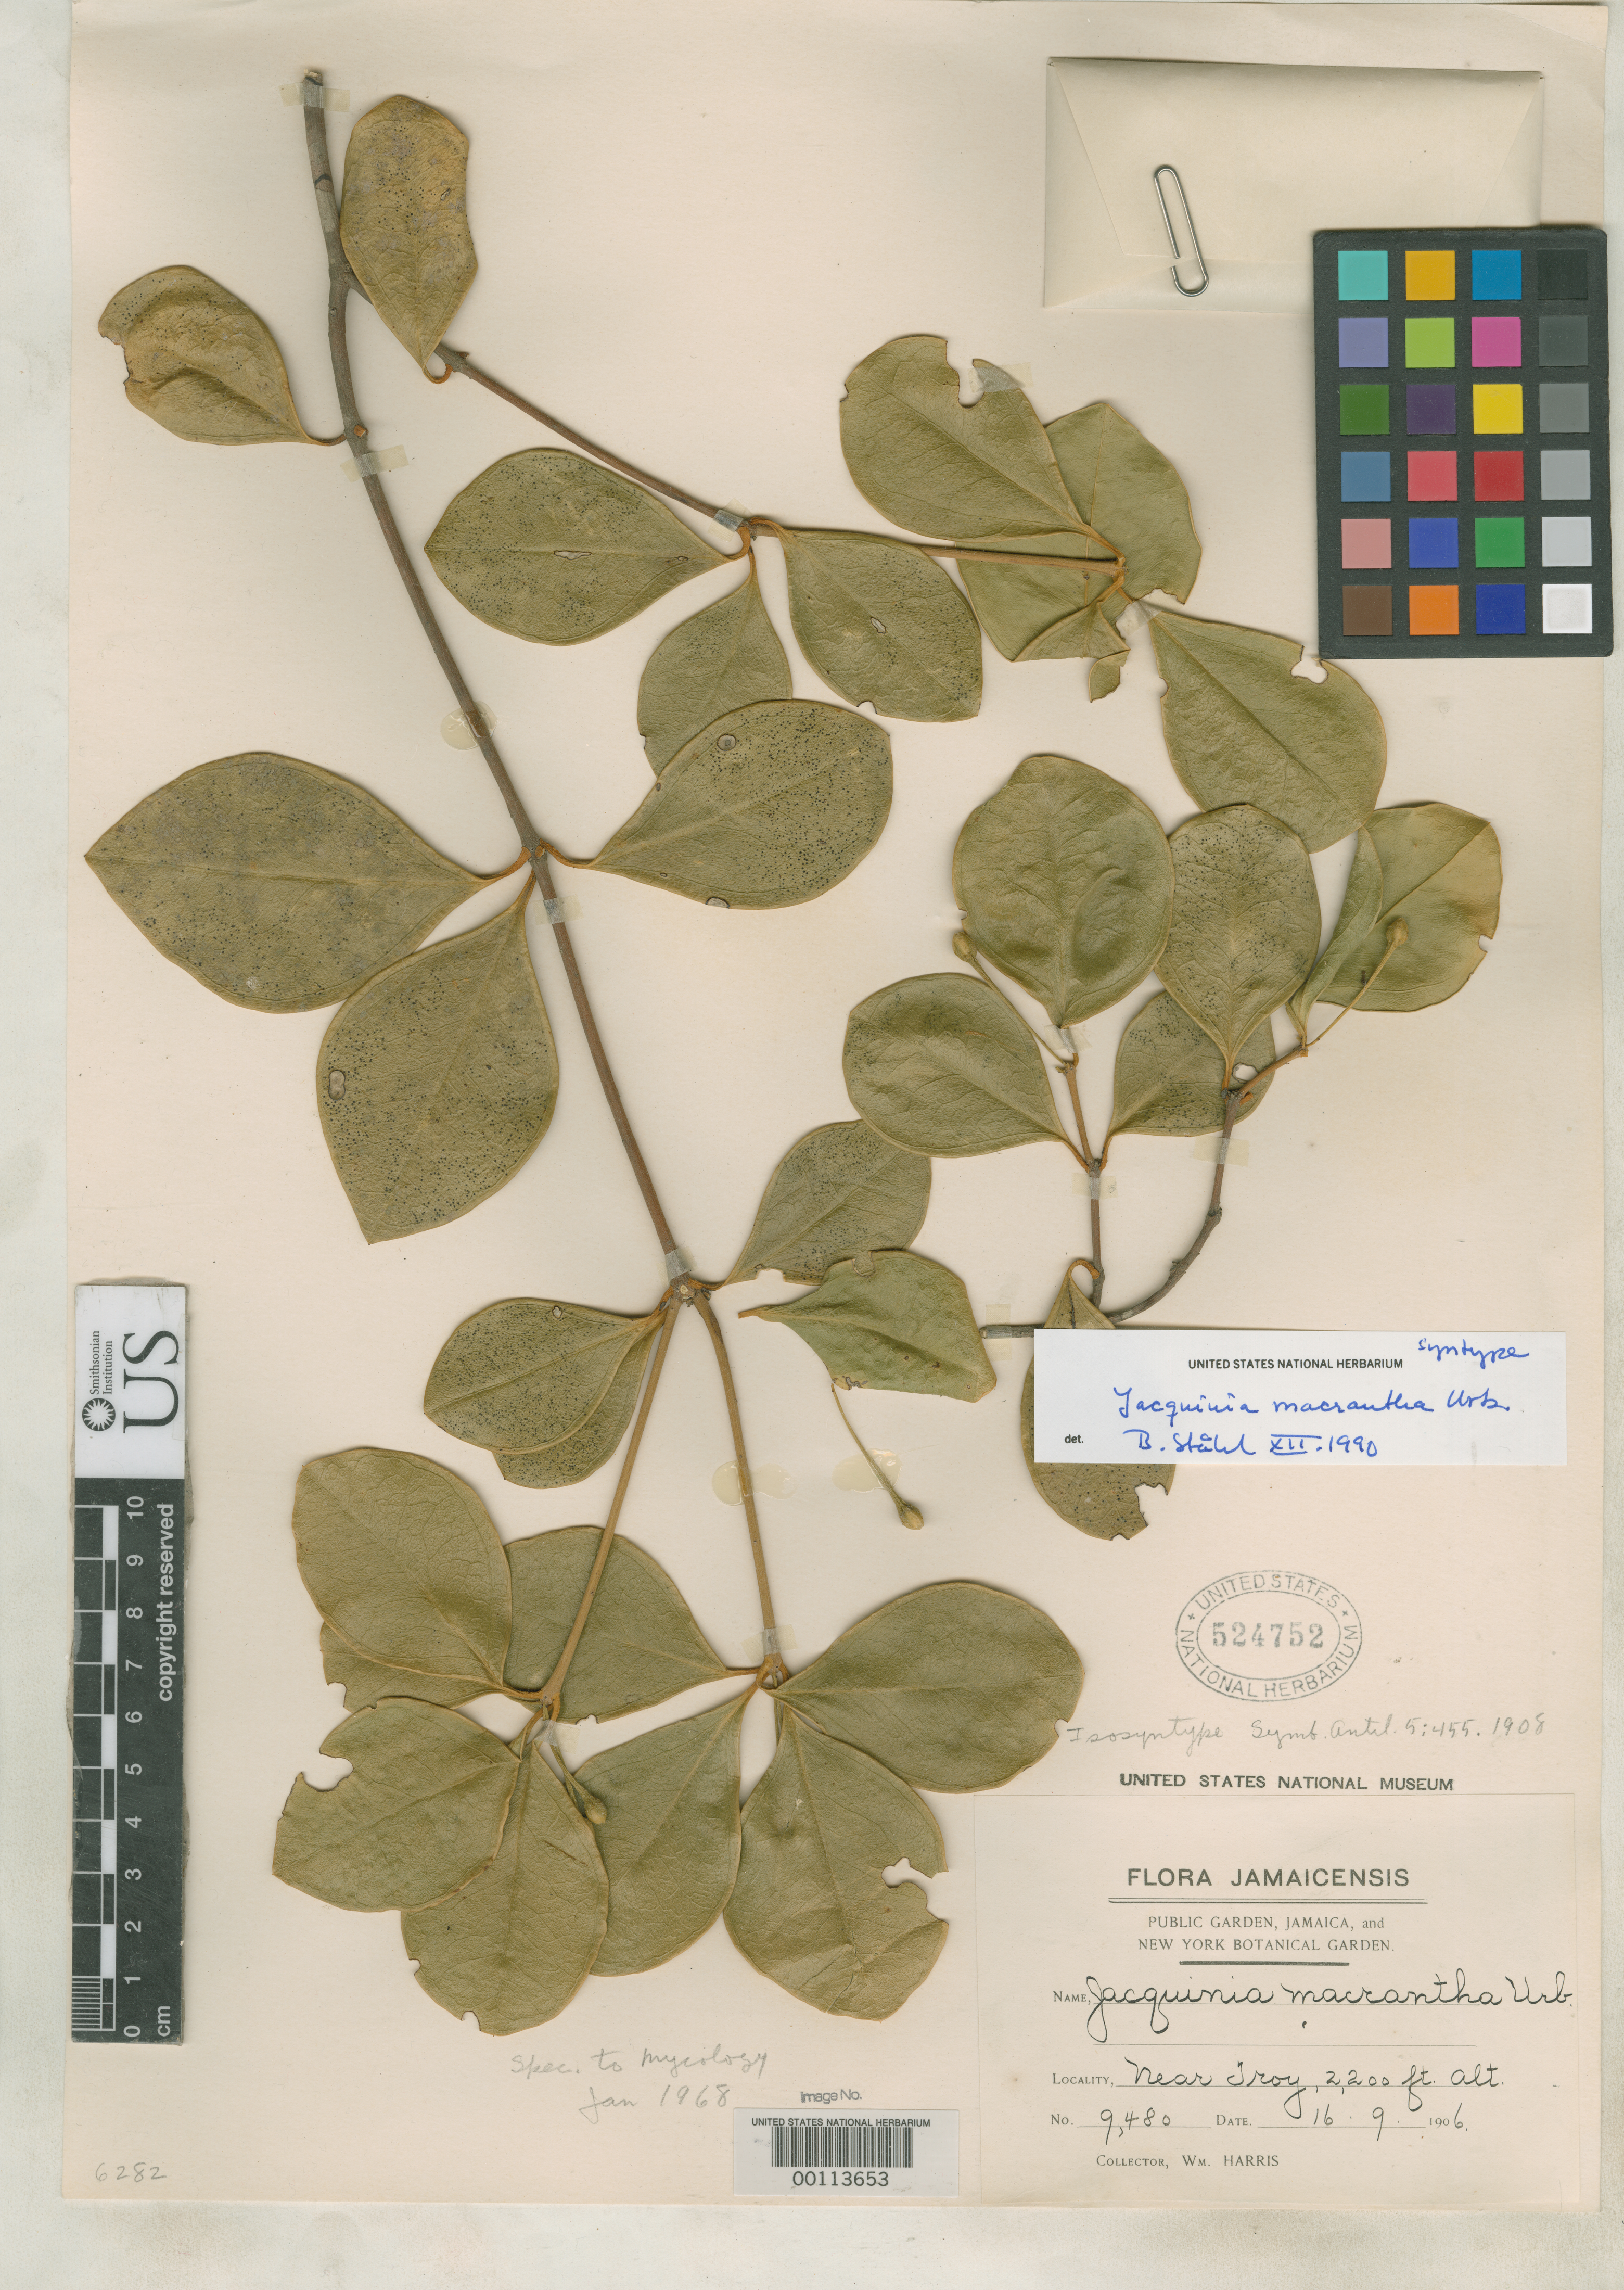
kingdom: Plantae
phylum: Tracheophyta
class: Magnoliopsida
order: Ericales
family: Primulaceae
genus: Jacquinia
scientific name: Jacquinia macrantha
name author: Urb.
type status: Isosyntype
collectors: W. H. Harris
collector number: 9480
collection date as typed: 17 Sept. 1906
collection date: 1906-09-17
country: Jamaica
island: Greater Antilles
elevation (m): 610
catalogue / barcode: US 524752